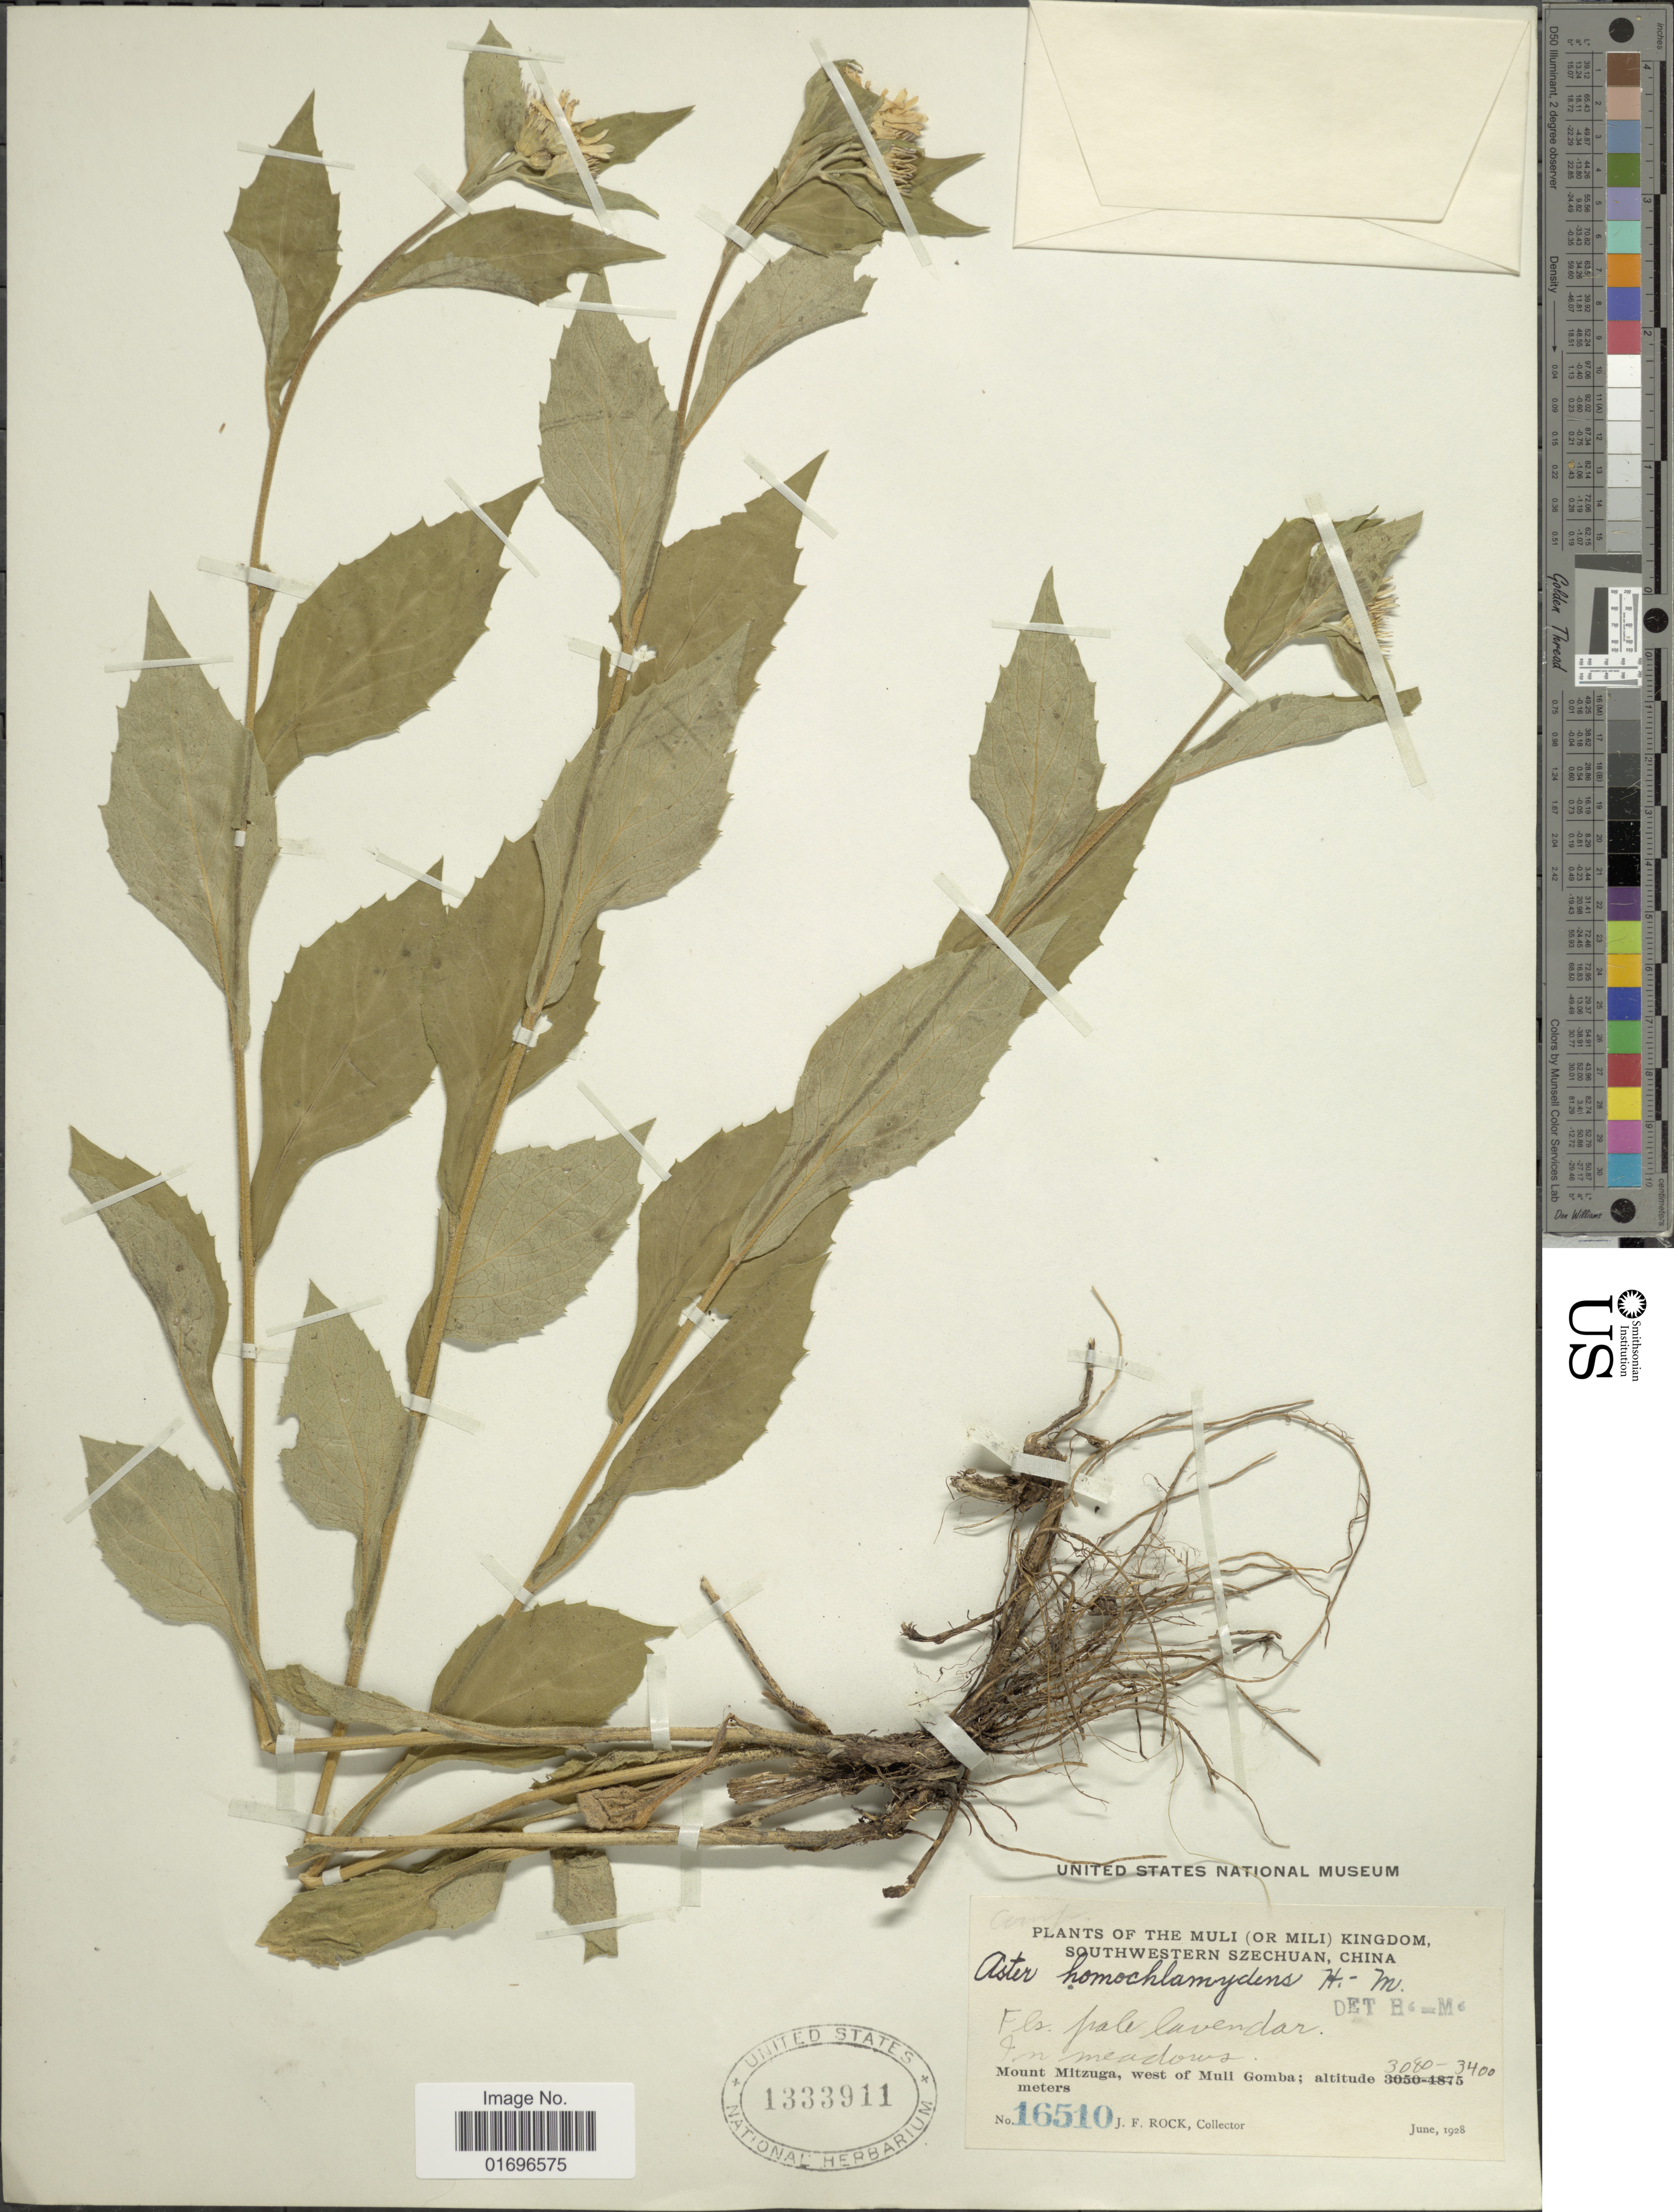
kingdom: Plantae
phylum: Tracheophyta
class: Magnoliopsida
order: Asterales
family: Asteraceae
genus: Aster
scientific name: Aster homochlamydeus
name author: Hand.-Mazz.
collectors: J. Rock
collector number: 16510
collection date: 1928-06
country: China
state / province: Sichuan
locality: Muli (or Mili) Kingdom, Southwestern Szechuan, China. Mount Mitzuga, west of Muli Gomba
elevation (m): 3080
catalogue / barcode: US 1333911